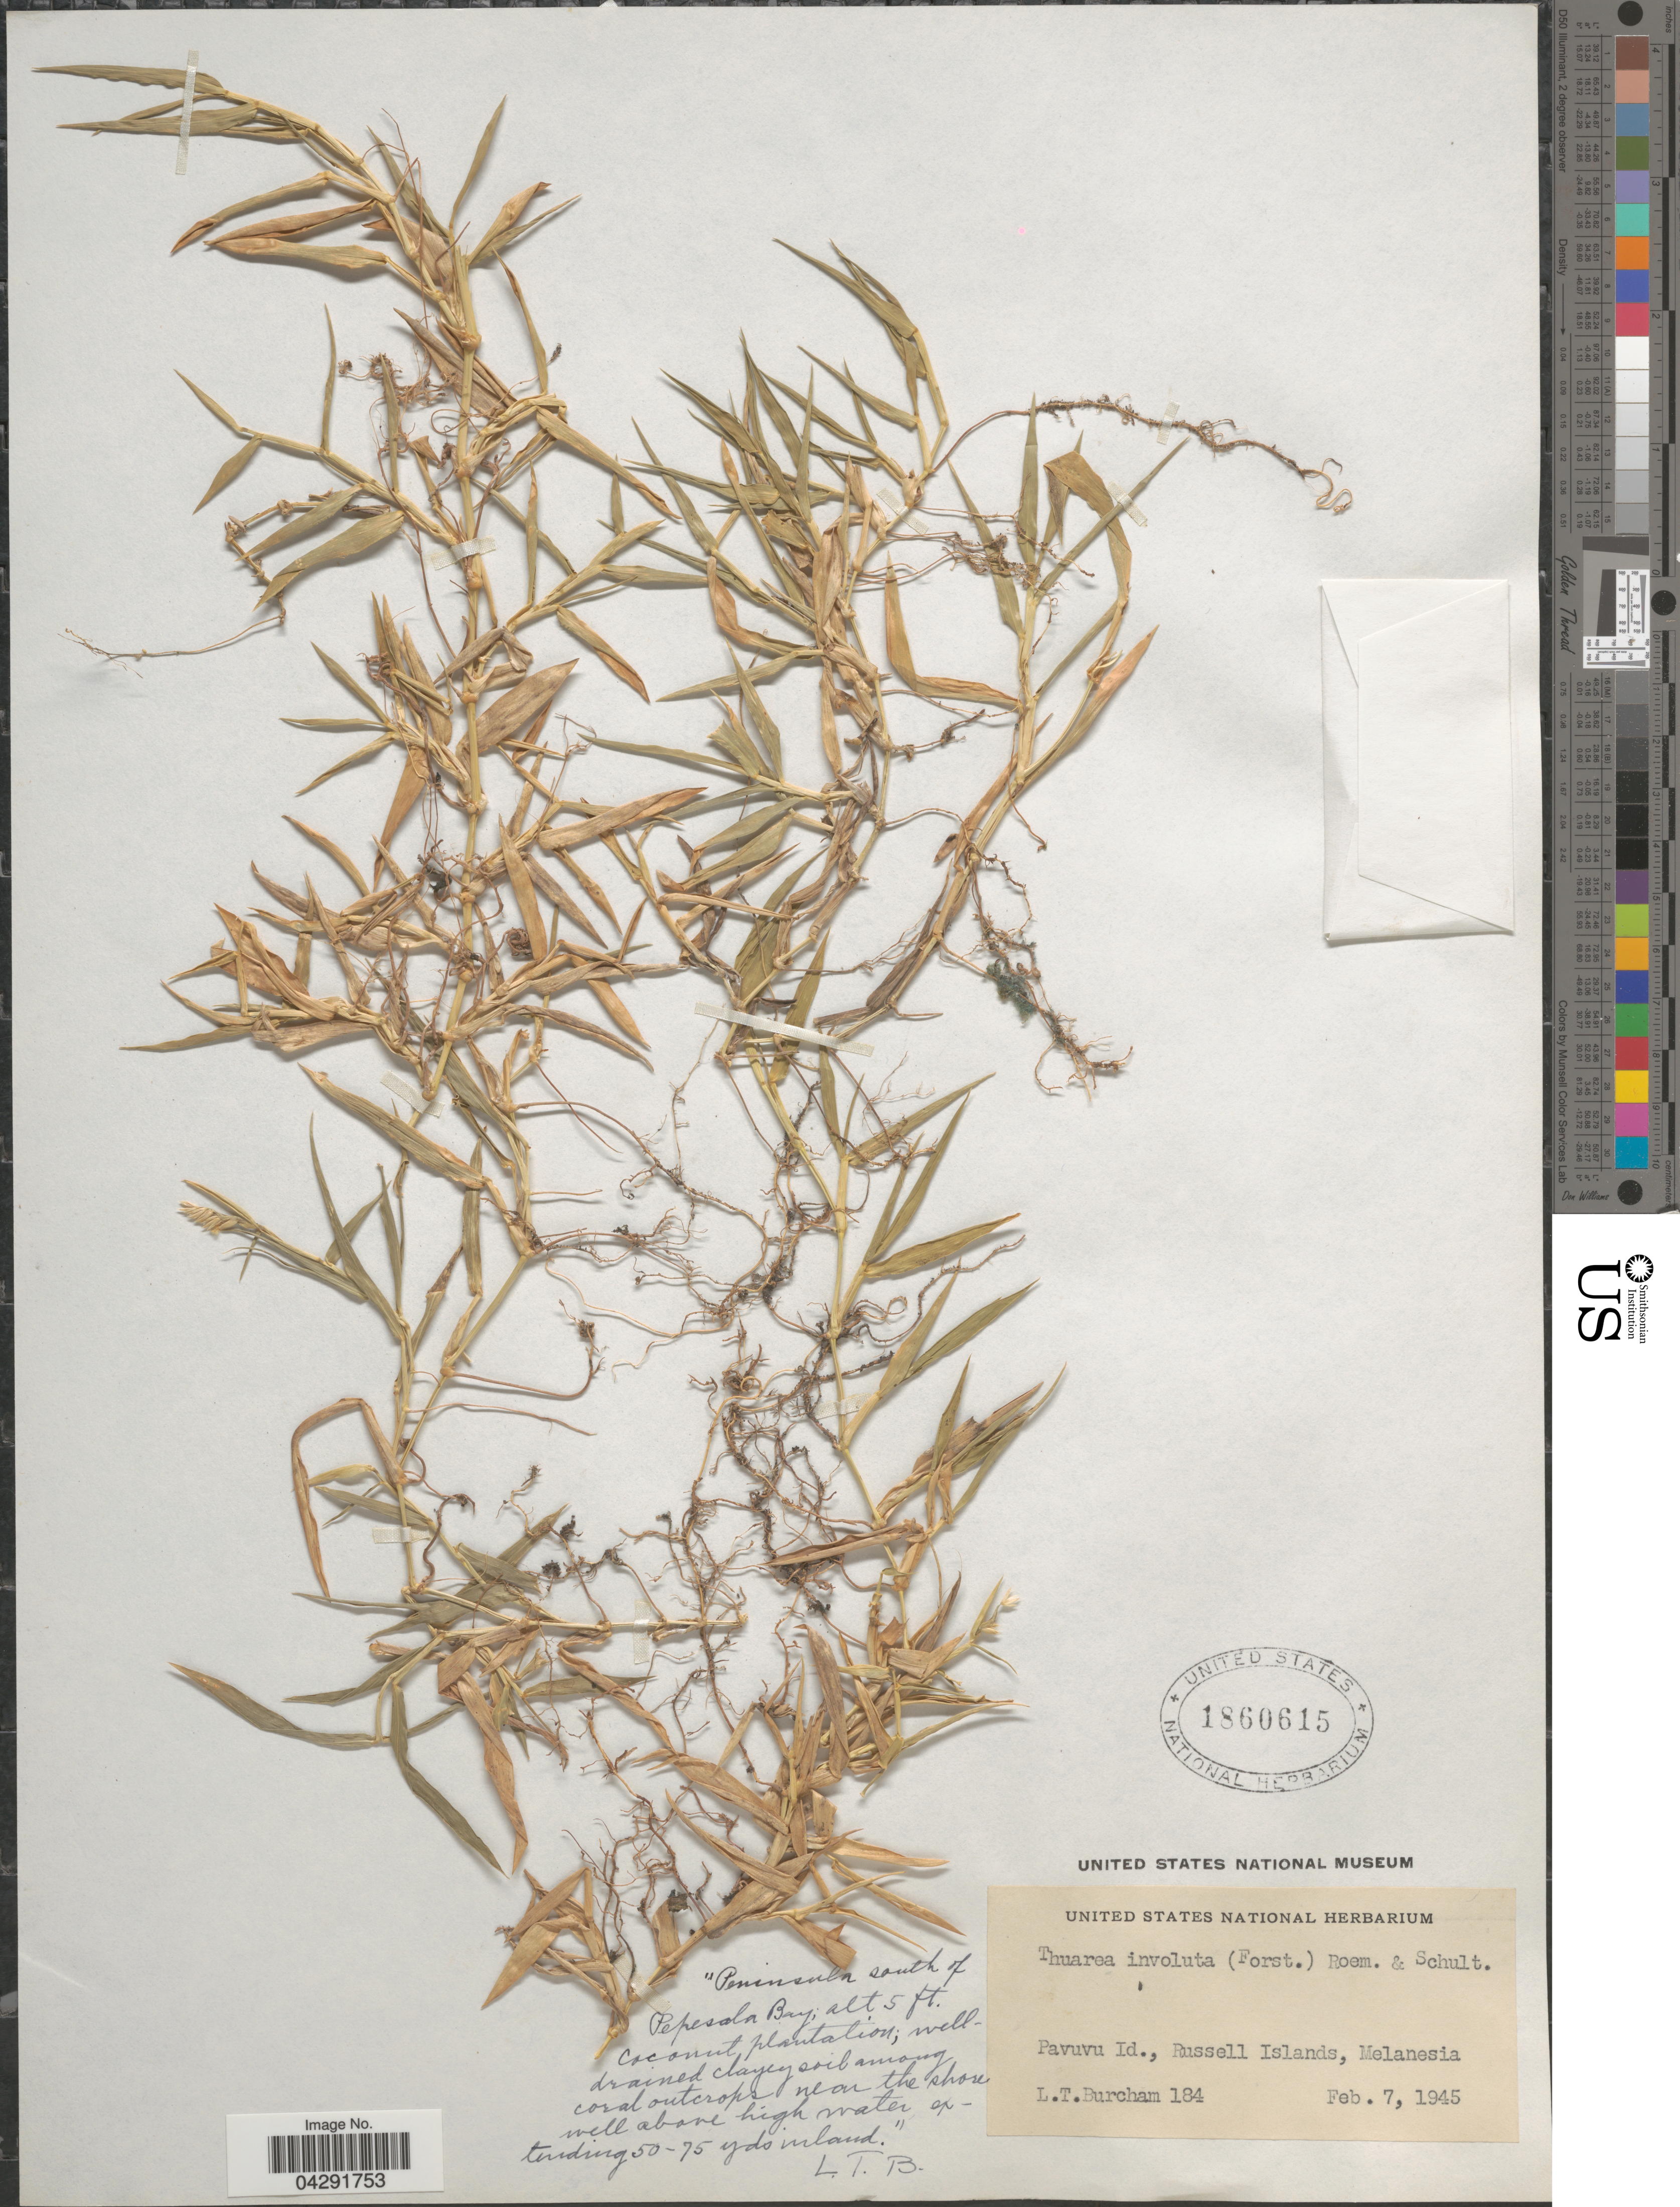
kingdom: Plantae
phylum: Tracheophyta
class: Liliopsida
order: Poales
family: Poaceae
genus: Thuarea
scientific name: Thuarea involuta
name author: (G. Forst.) R. Br. ex Sm.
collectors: L. Burcham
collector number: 184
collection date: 1945-02-07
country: Solomon Islands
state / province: Solomon Islands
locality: Pavuvu Id., Russell Islands, Melanesia. Peninsula south of Pepesola Bay; Coconut plantation.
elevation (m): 2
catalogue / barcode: US 1860615